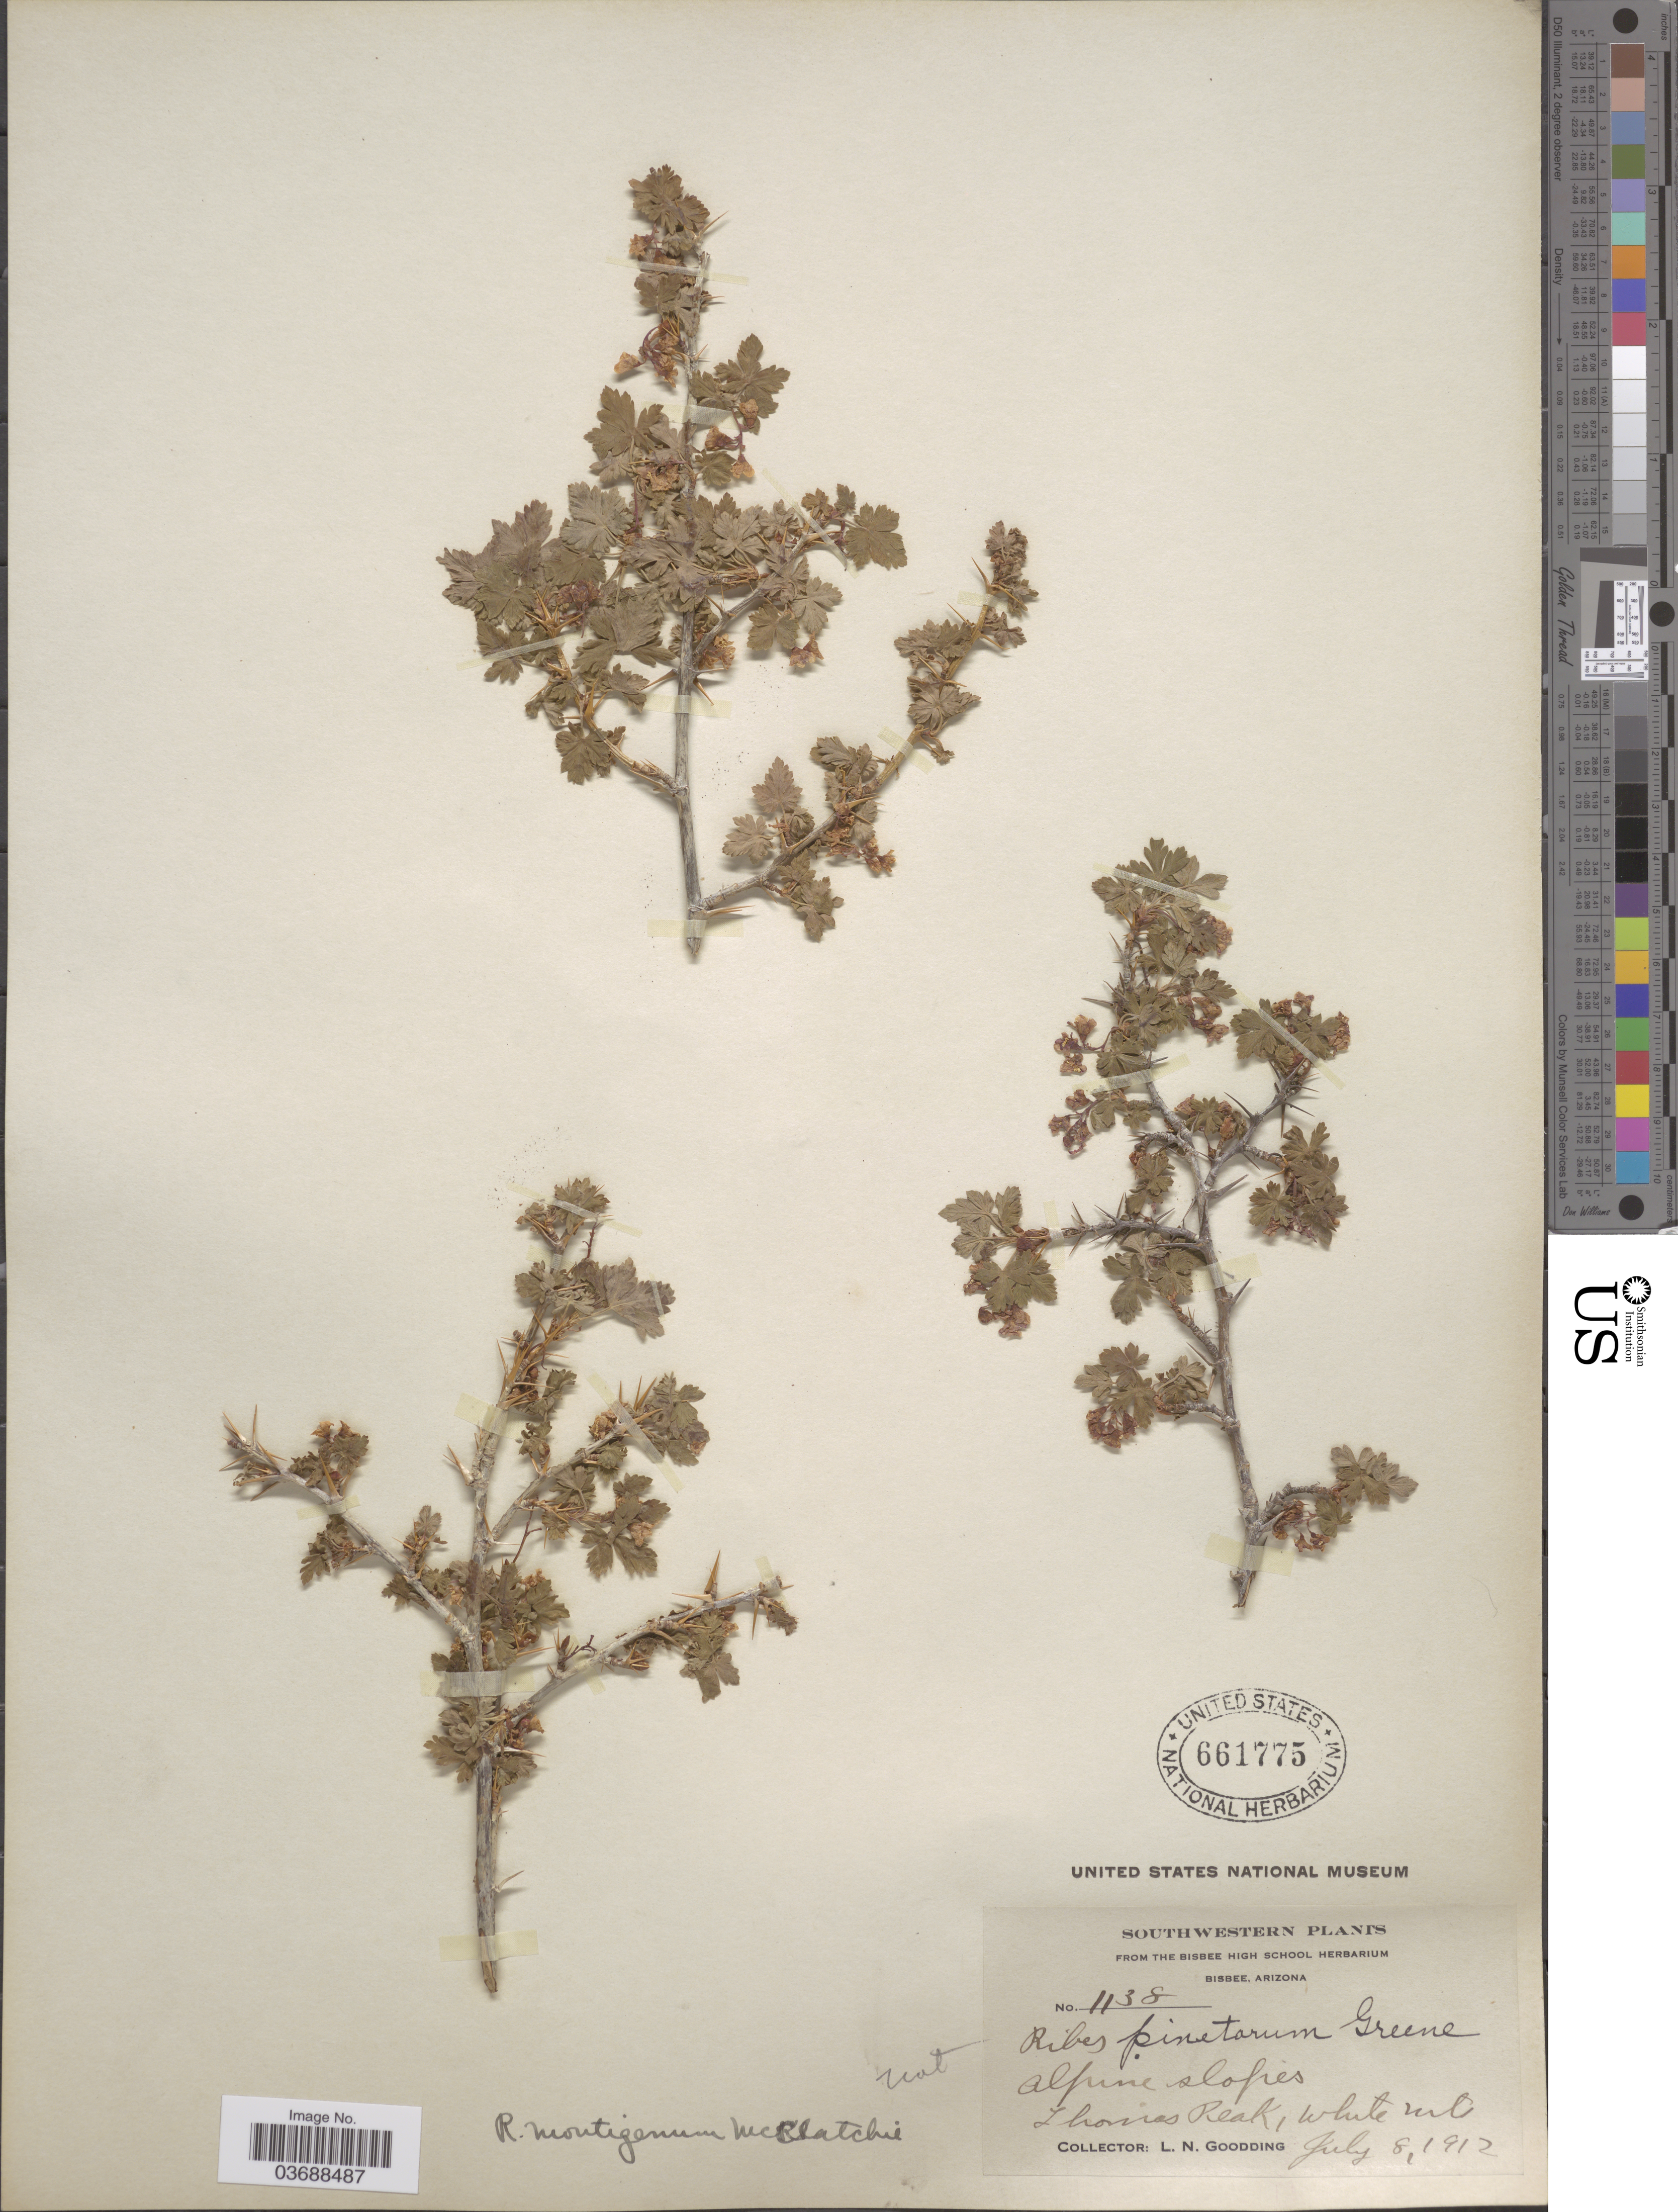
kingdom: Plantae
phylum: Tracheophyta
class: Magnoliopsida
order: Saxifragales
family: Grossulariaceae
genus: Ribes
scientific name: Ribes montigenum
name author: McClatchie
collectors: L. N. Goodding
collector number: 1138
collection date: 1912-07-08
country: United States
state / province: Arizona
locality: Southwestern. Alpine slopes, Thomas Peak, White Mts.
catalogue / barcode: US 661775